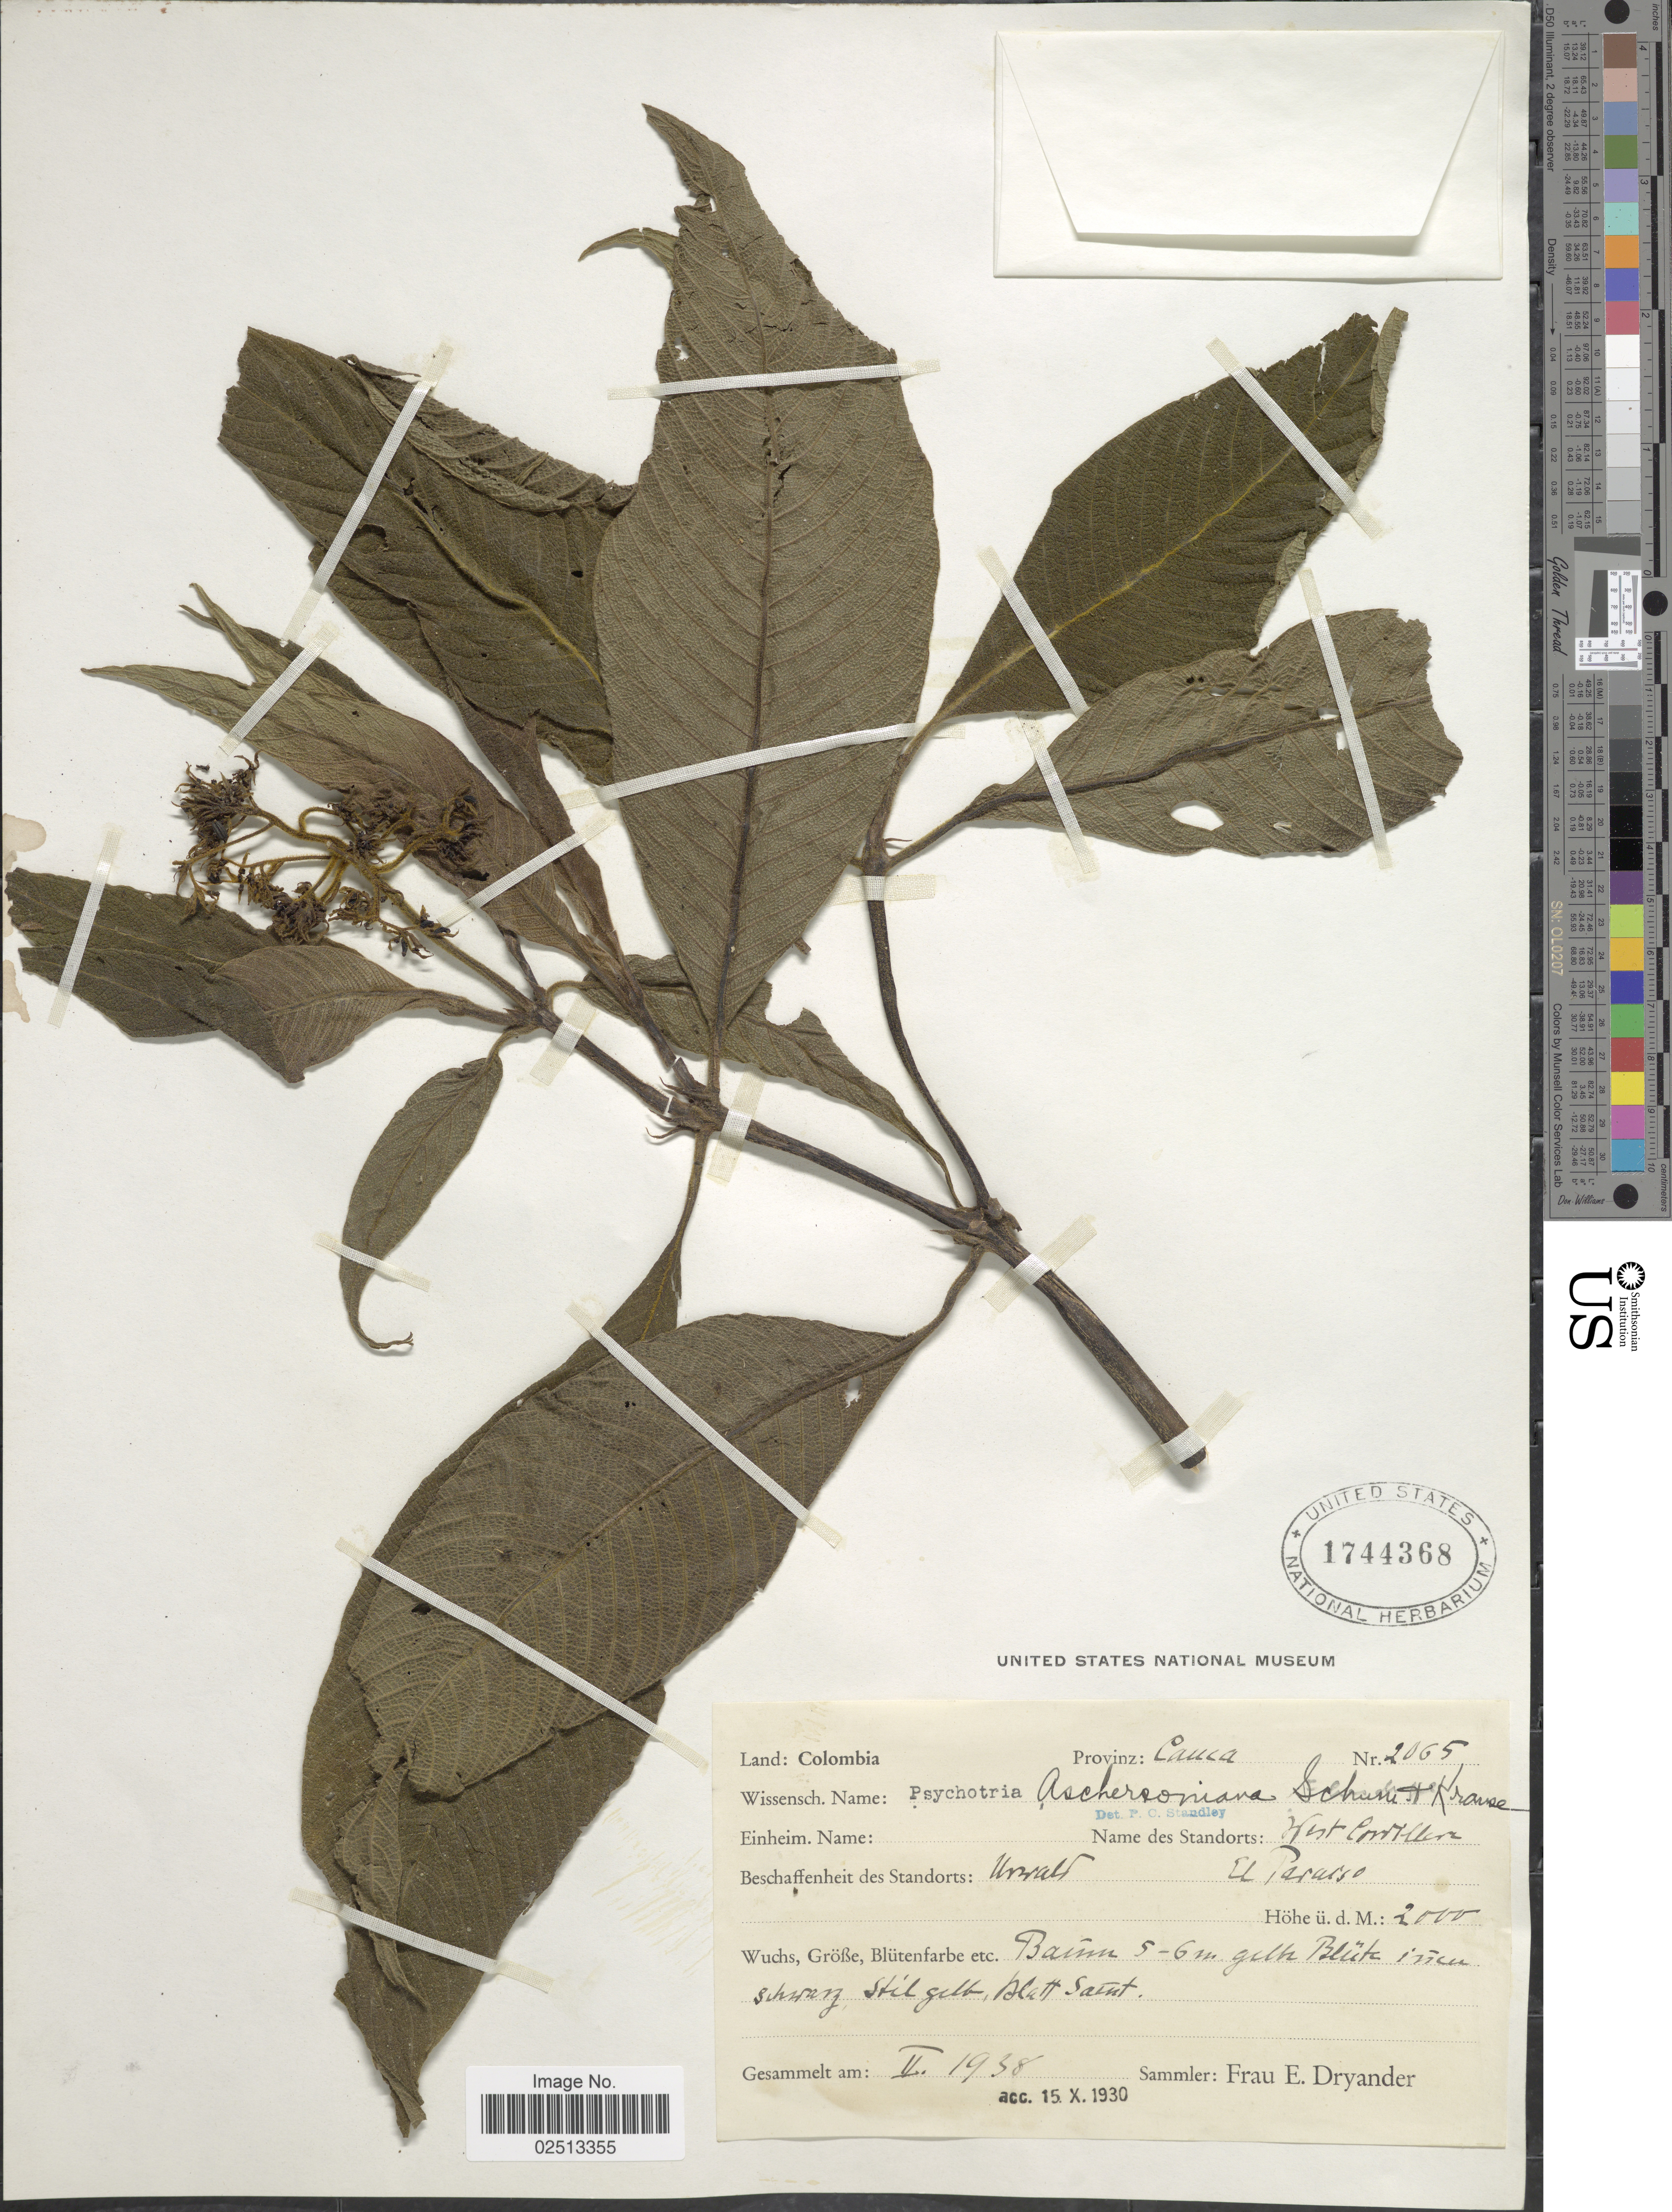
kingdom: Plantae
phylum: Tracheophyta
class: Magnoliopsida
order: Gentianales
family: Rubiaceae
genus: Psychotria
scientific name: Psychotria aschersoniana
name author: K. Schum. & K. Krause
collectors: F. Dryander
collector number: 2065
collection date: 1938-02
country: Colombia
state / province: Cauca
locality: Provinz: Cauca. West Cordillera, El Paraiso.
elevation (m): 2000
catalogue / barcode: US 1744368